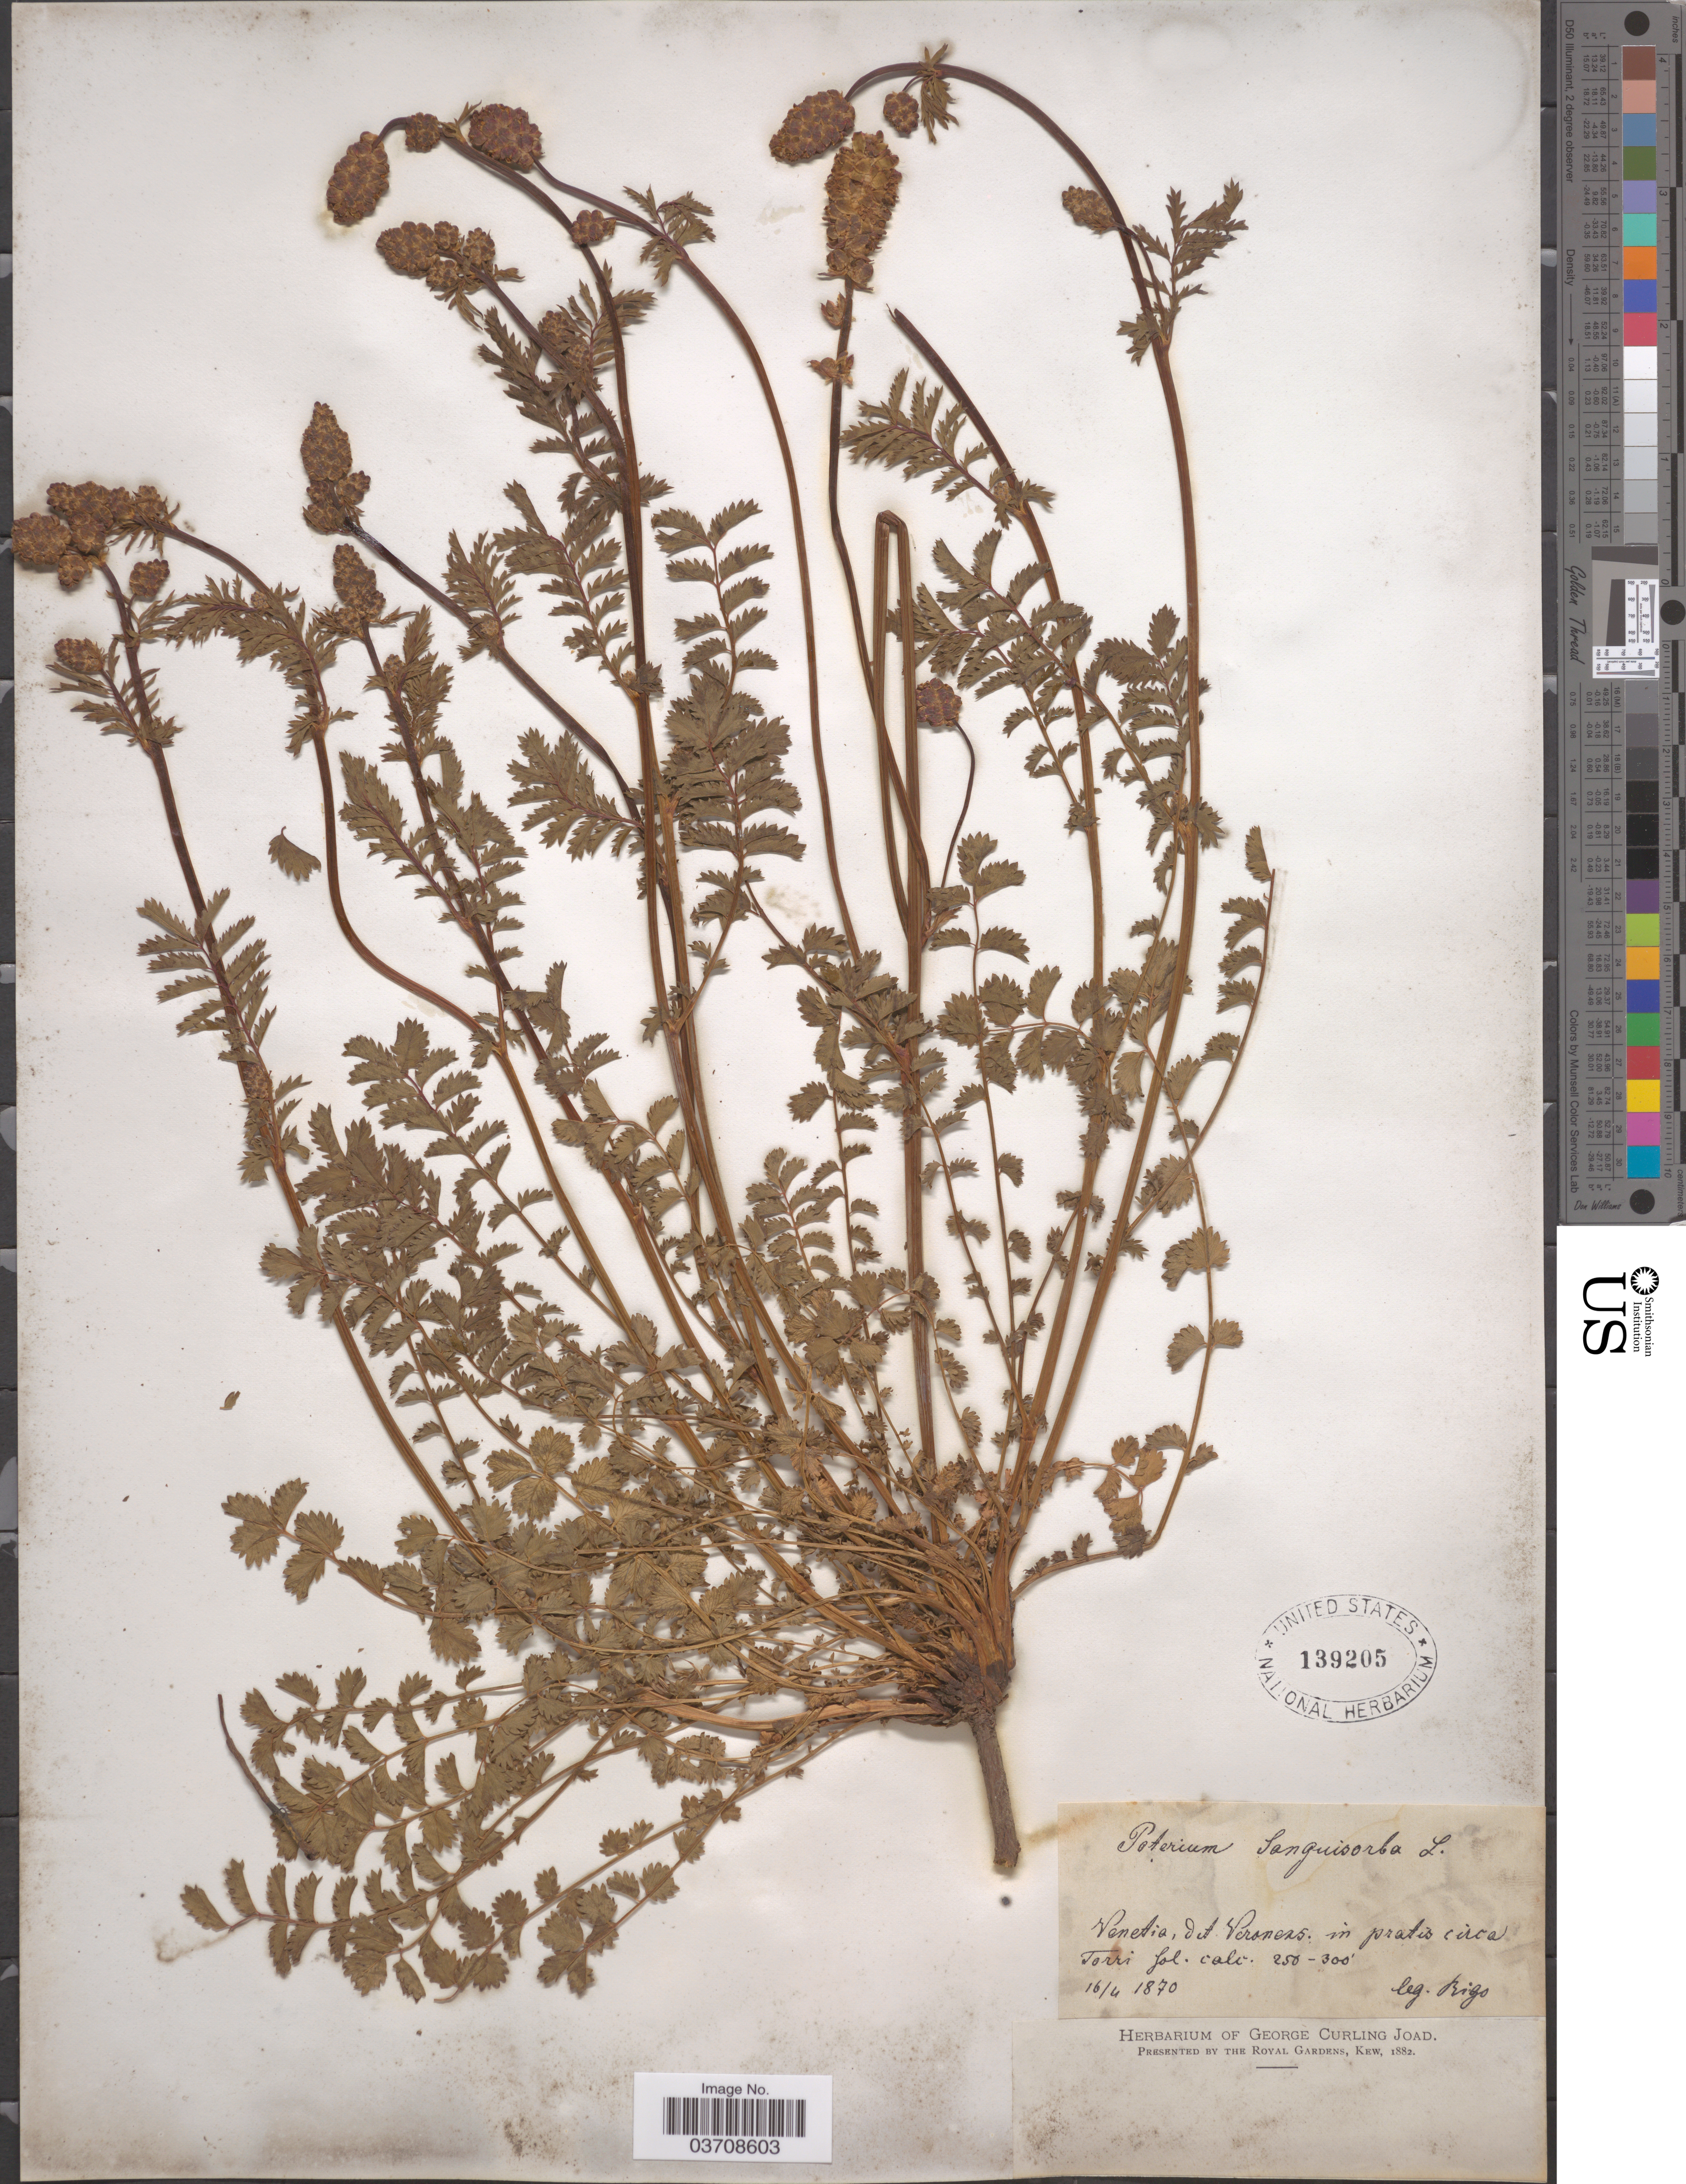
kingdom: Plantae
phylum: Tracheophyta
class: Magnoliopsida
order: Rosales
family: Rosaceae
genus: Sanguisorba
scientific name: Sanguisorba minor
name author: Scop.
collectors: -- Rigo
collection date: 1870-04-16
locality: Venetia, Det [interpreted] Veromezs [interpreted]. in pratis circa Torri fol.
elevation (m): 76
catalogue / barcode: US 139205